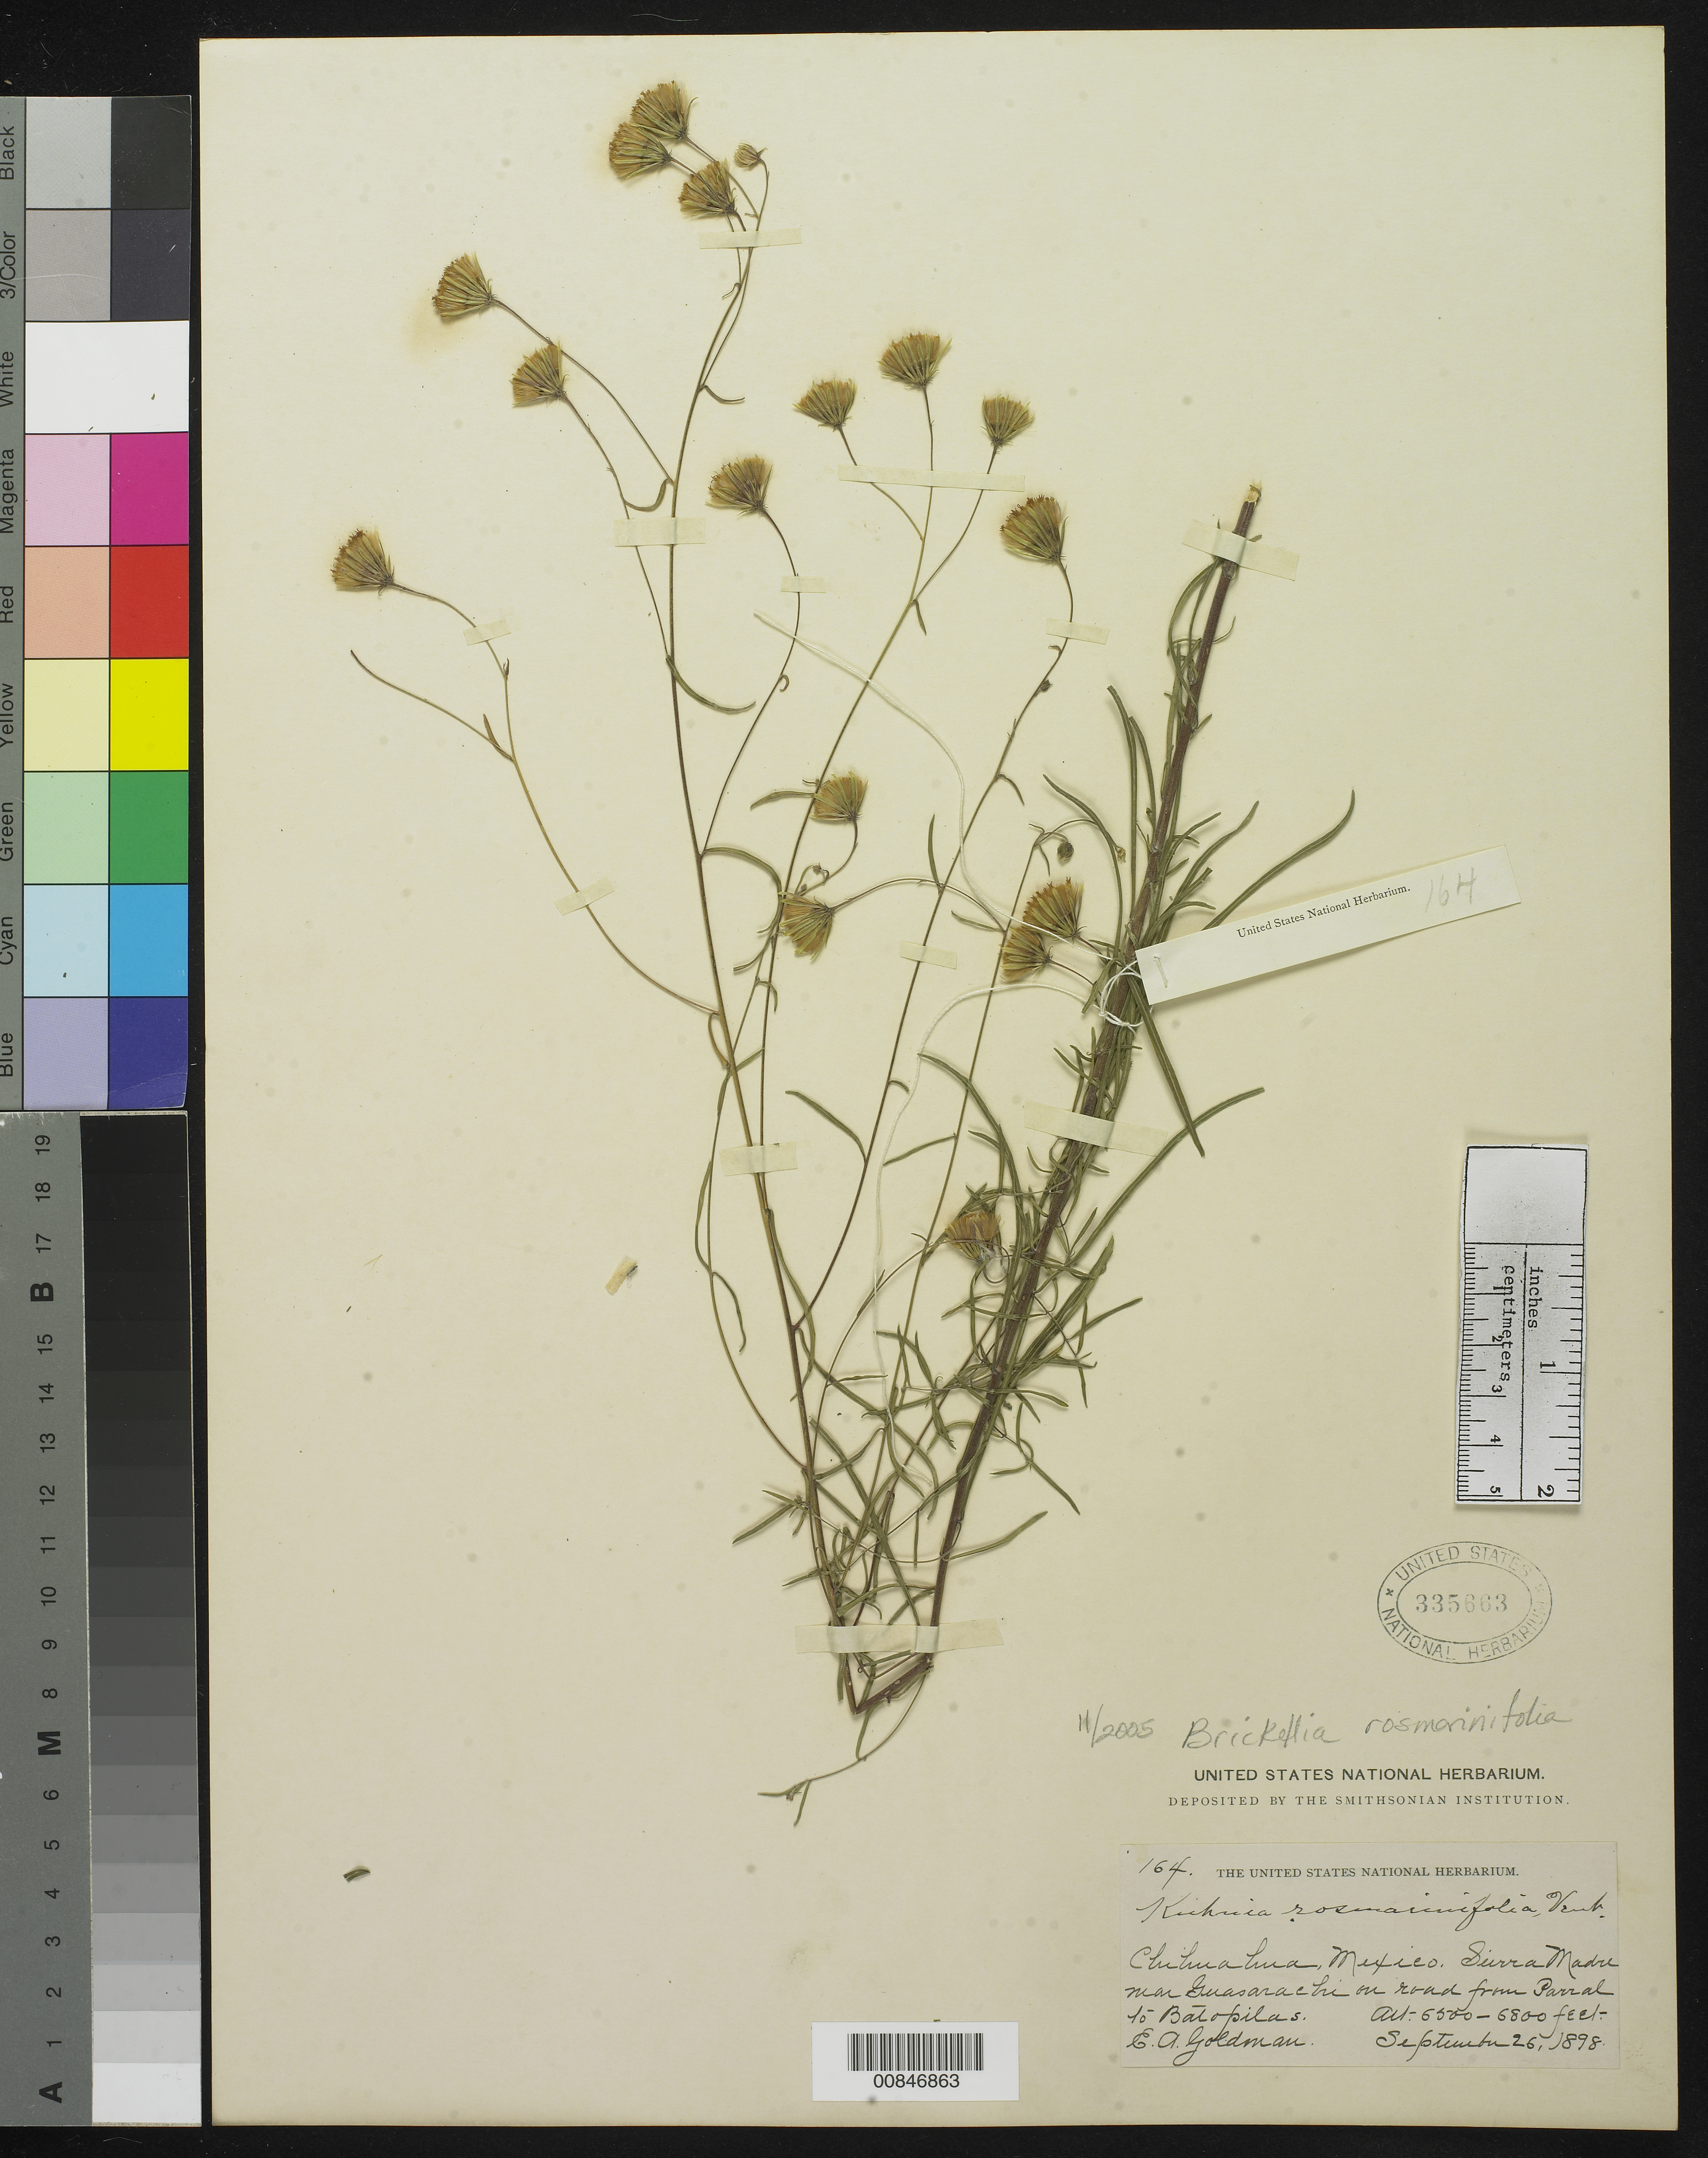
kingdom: Plantae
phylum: Tracheophyta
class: Magnoliopsida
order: Asterales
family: Asteraceae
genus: Brickellia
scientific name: Brickellia rosmarinifolia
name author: (Vent.) W.A. Weber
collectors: E. A. Goldman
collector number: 164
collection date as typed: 26 Sep 1898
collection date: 1898-09-26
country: Mexico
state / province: Chihuahua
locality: Sierra Madre near Guasarachi on road from Parral to Batopilas.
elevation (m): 1981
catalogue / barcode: US 335663